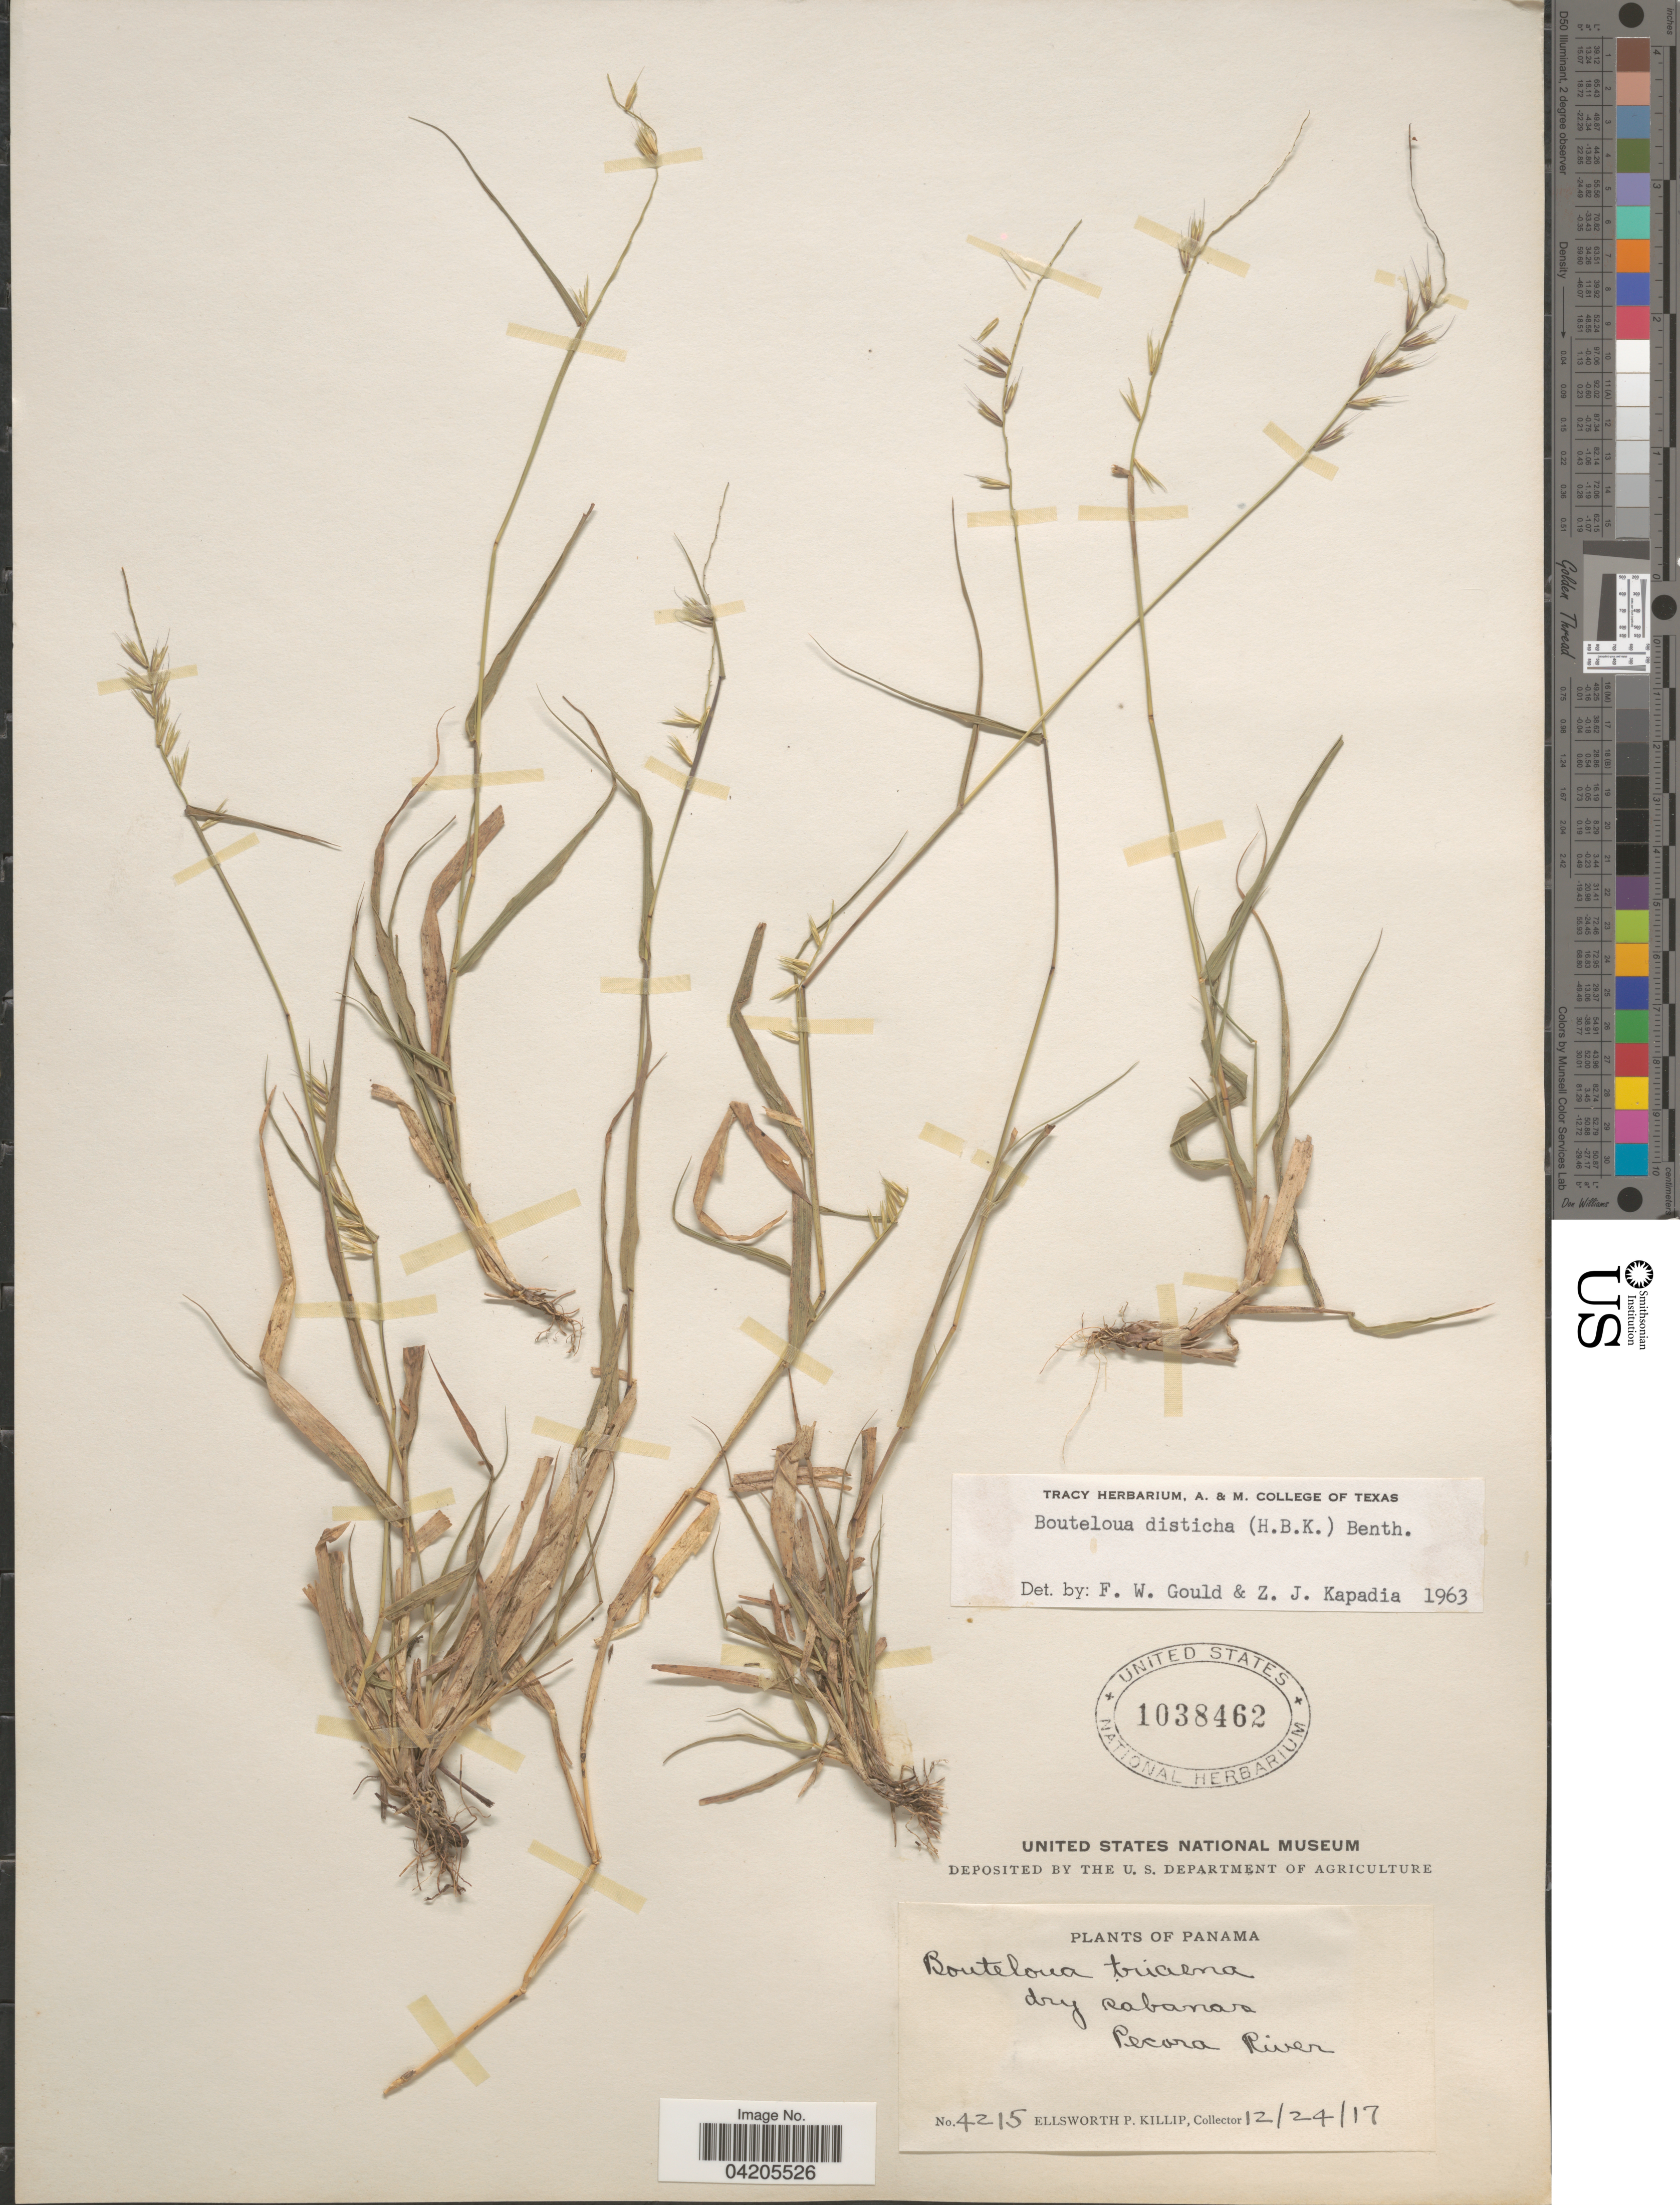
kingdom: Plantae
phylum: Tracheophyta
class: Liliopsida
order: Poales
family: Poaceae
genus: Bouteloua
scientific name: Bouteloua disticha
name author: (Kunth) Benth.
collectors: E. P. Killip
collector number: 4215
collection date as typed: Transcribed d/m/y: 24/12/17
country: Panama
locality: Pecora River.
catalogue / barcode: US 1038462